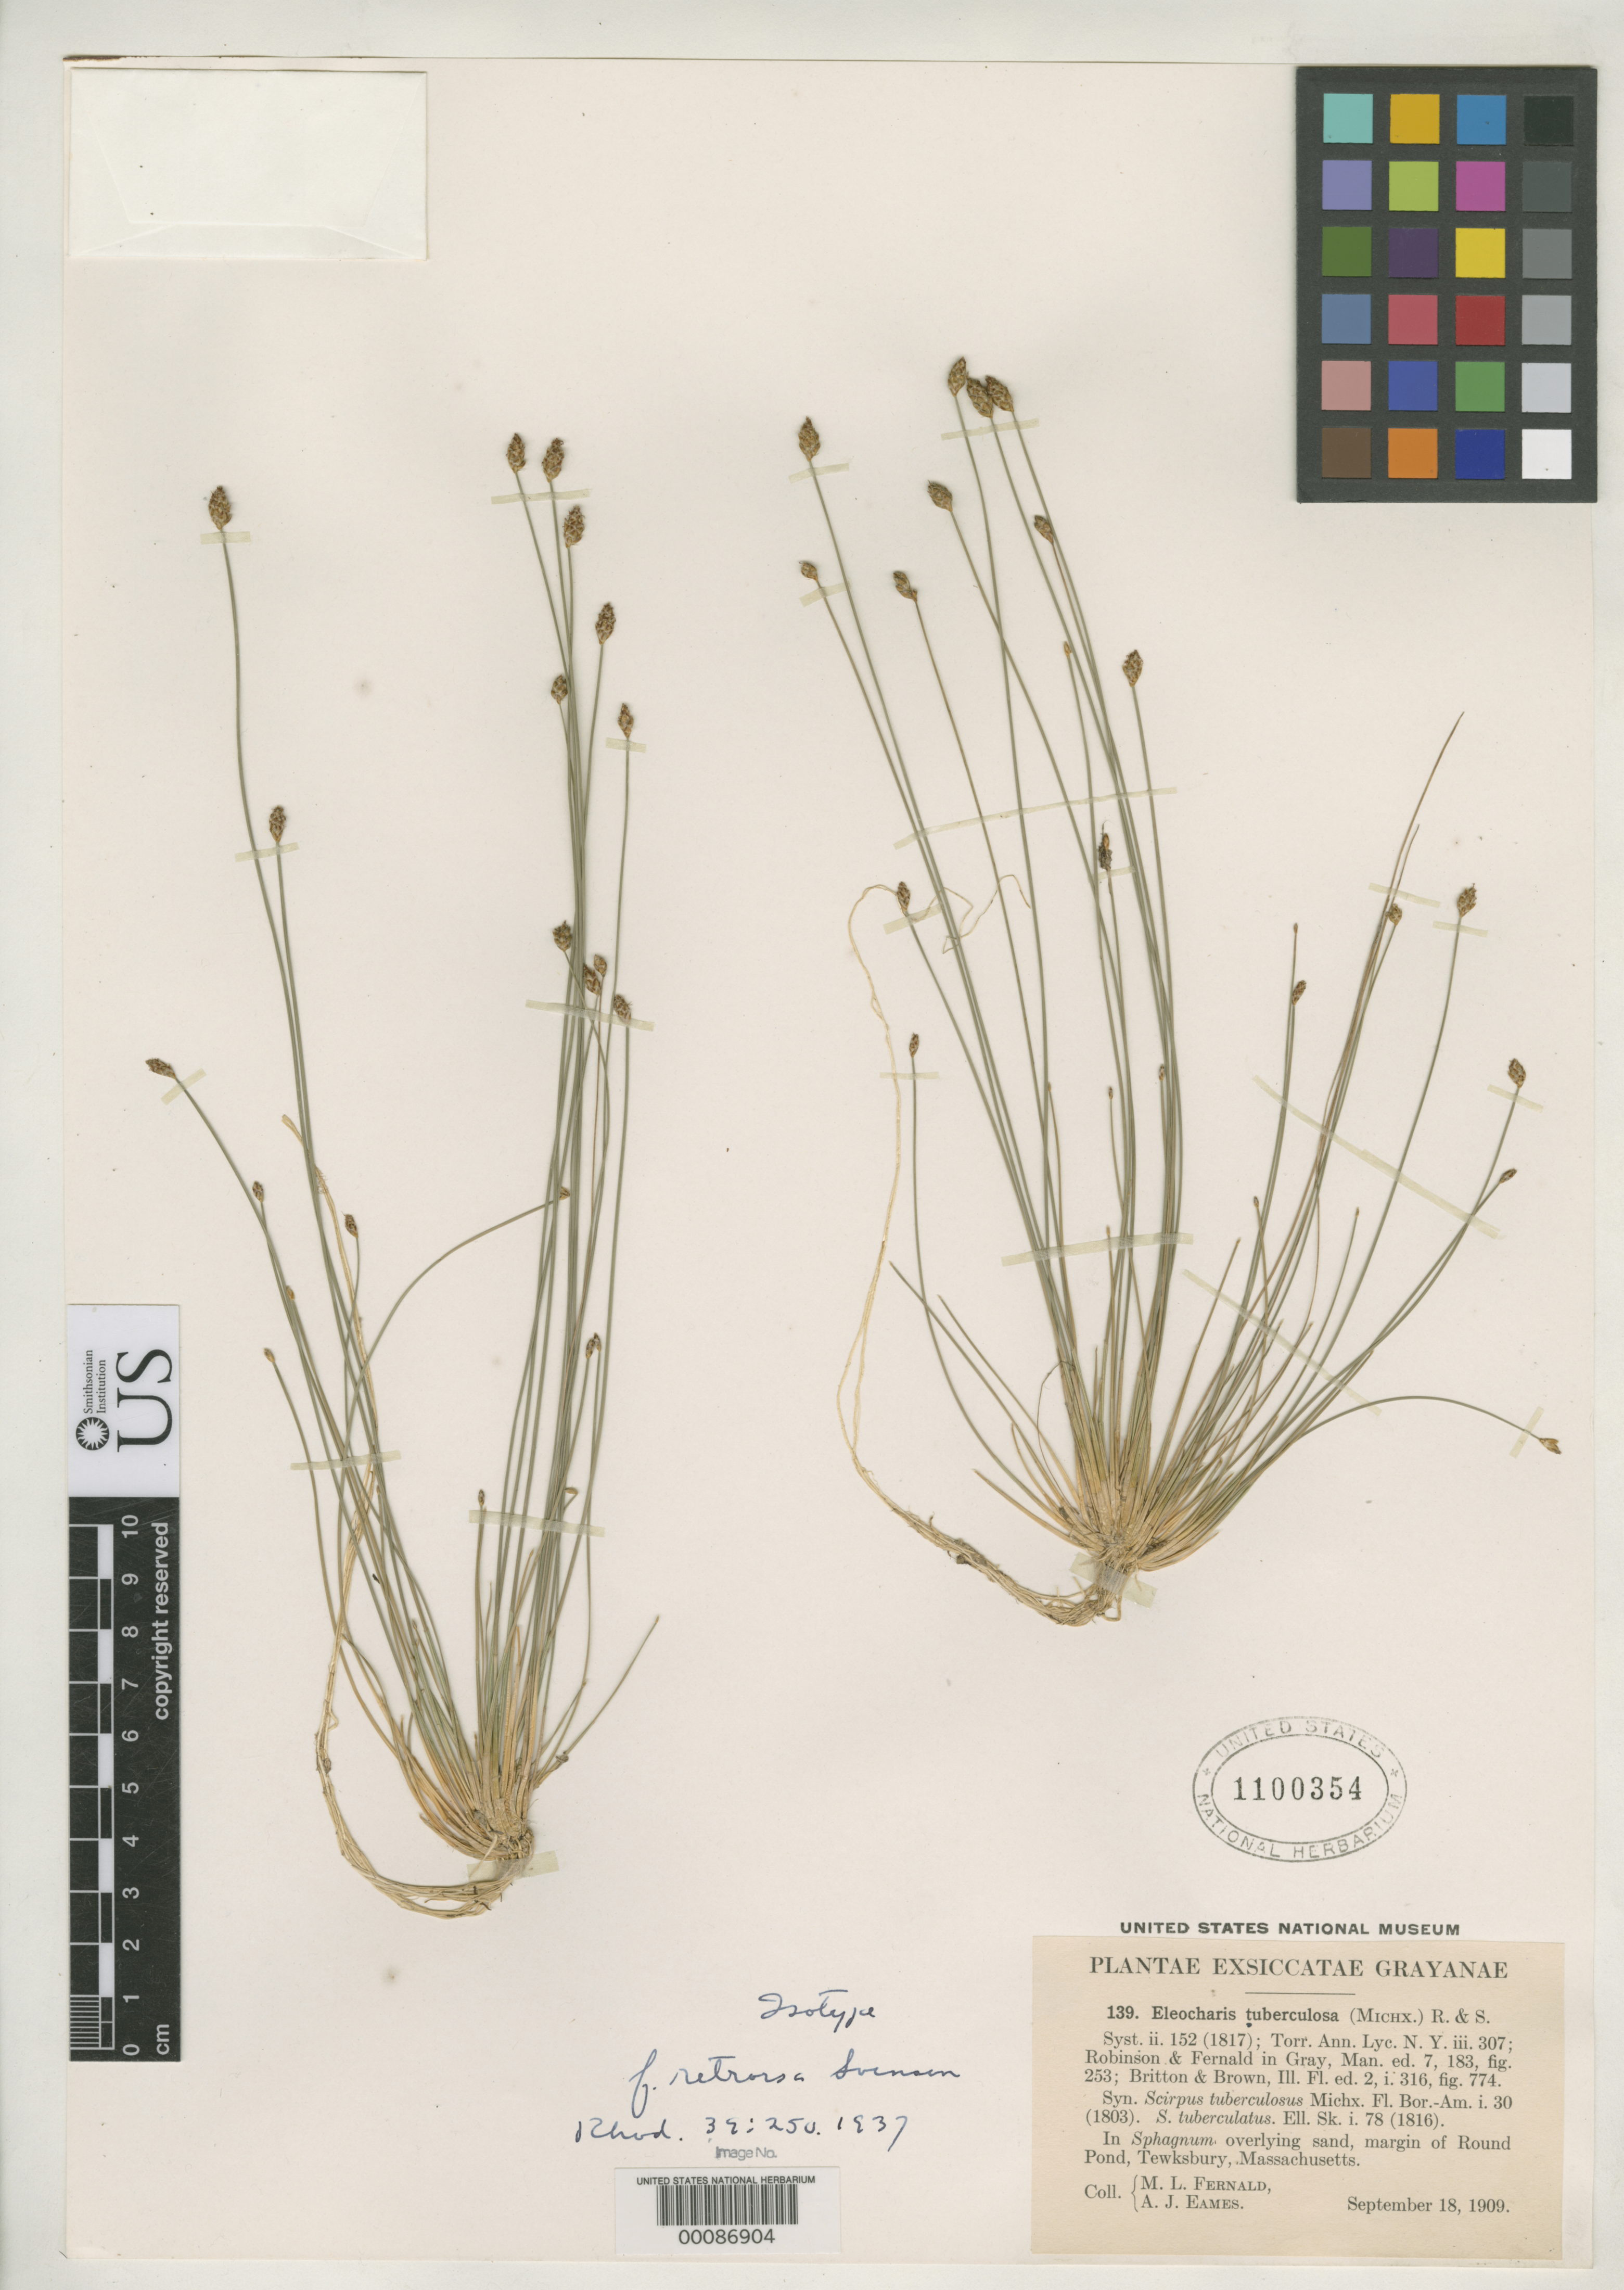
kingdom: Plantae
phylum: Tracheophyta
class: Liliopsida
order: Poales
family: Cyperaceae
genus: Eleocharis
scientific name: Eleocharis tuberculosa f. retrorsa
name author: Svenson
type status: Isotype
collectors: M. L. Fernald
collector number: Gray Exs. 139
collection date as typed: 18 Sep 1909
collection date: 1909-09-18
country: United States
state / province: Massachusetts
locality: Tewksbury, Round Pond.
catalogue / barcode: US 1100354